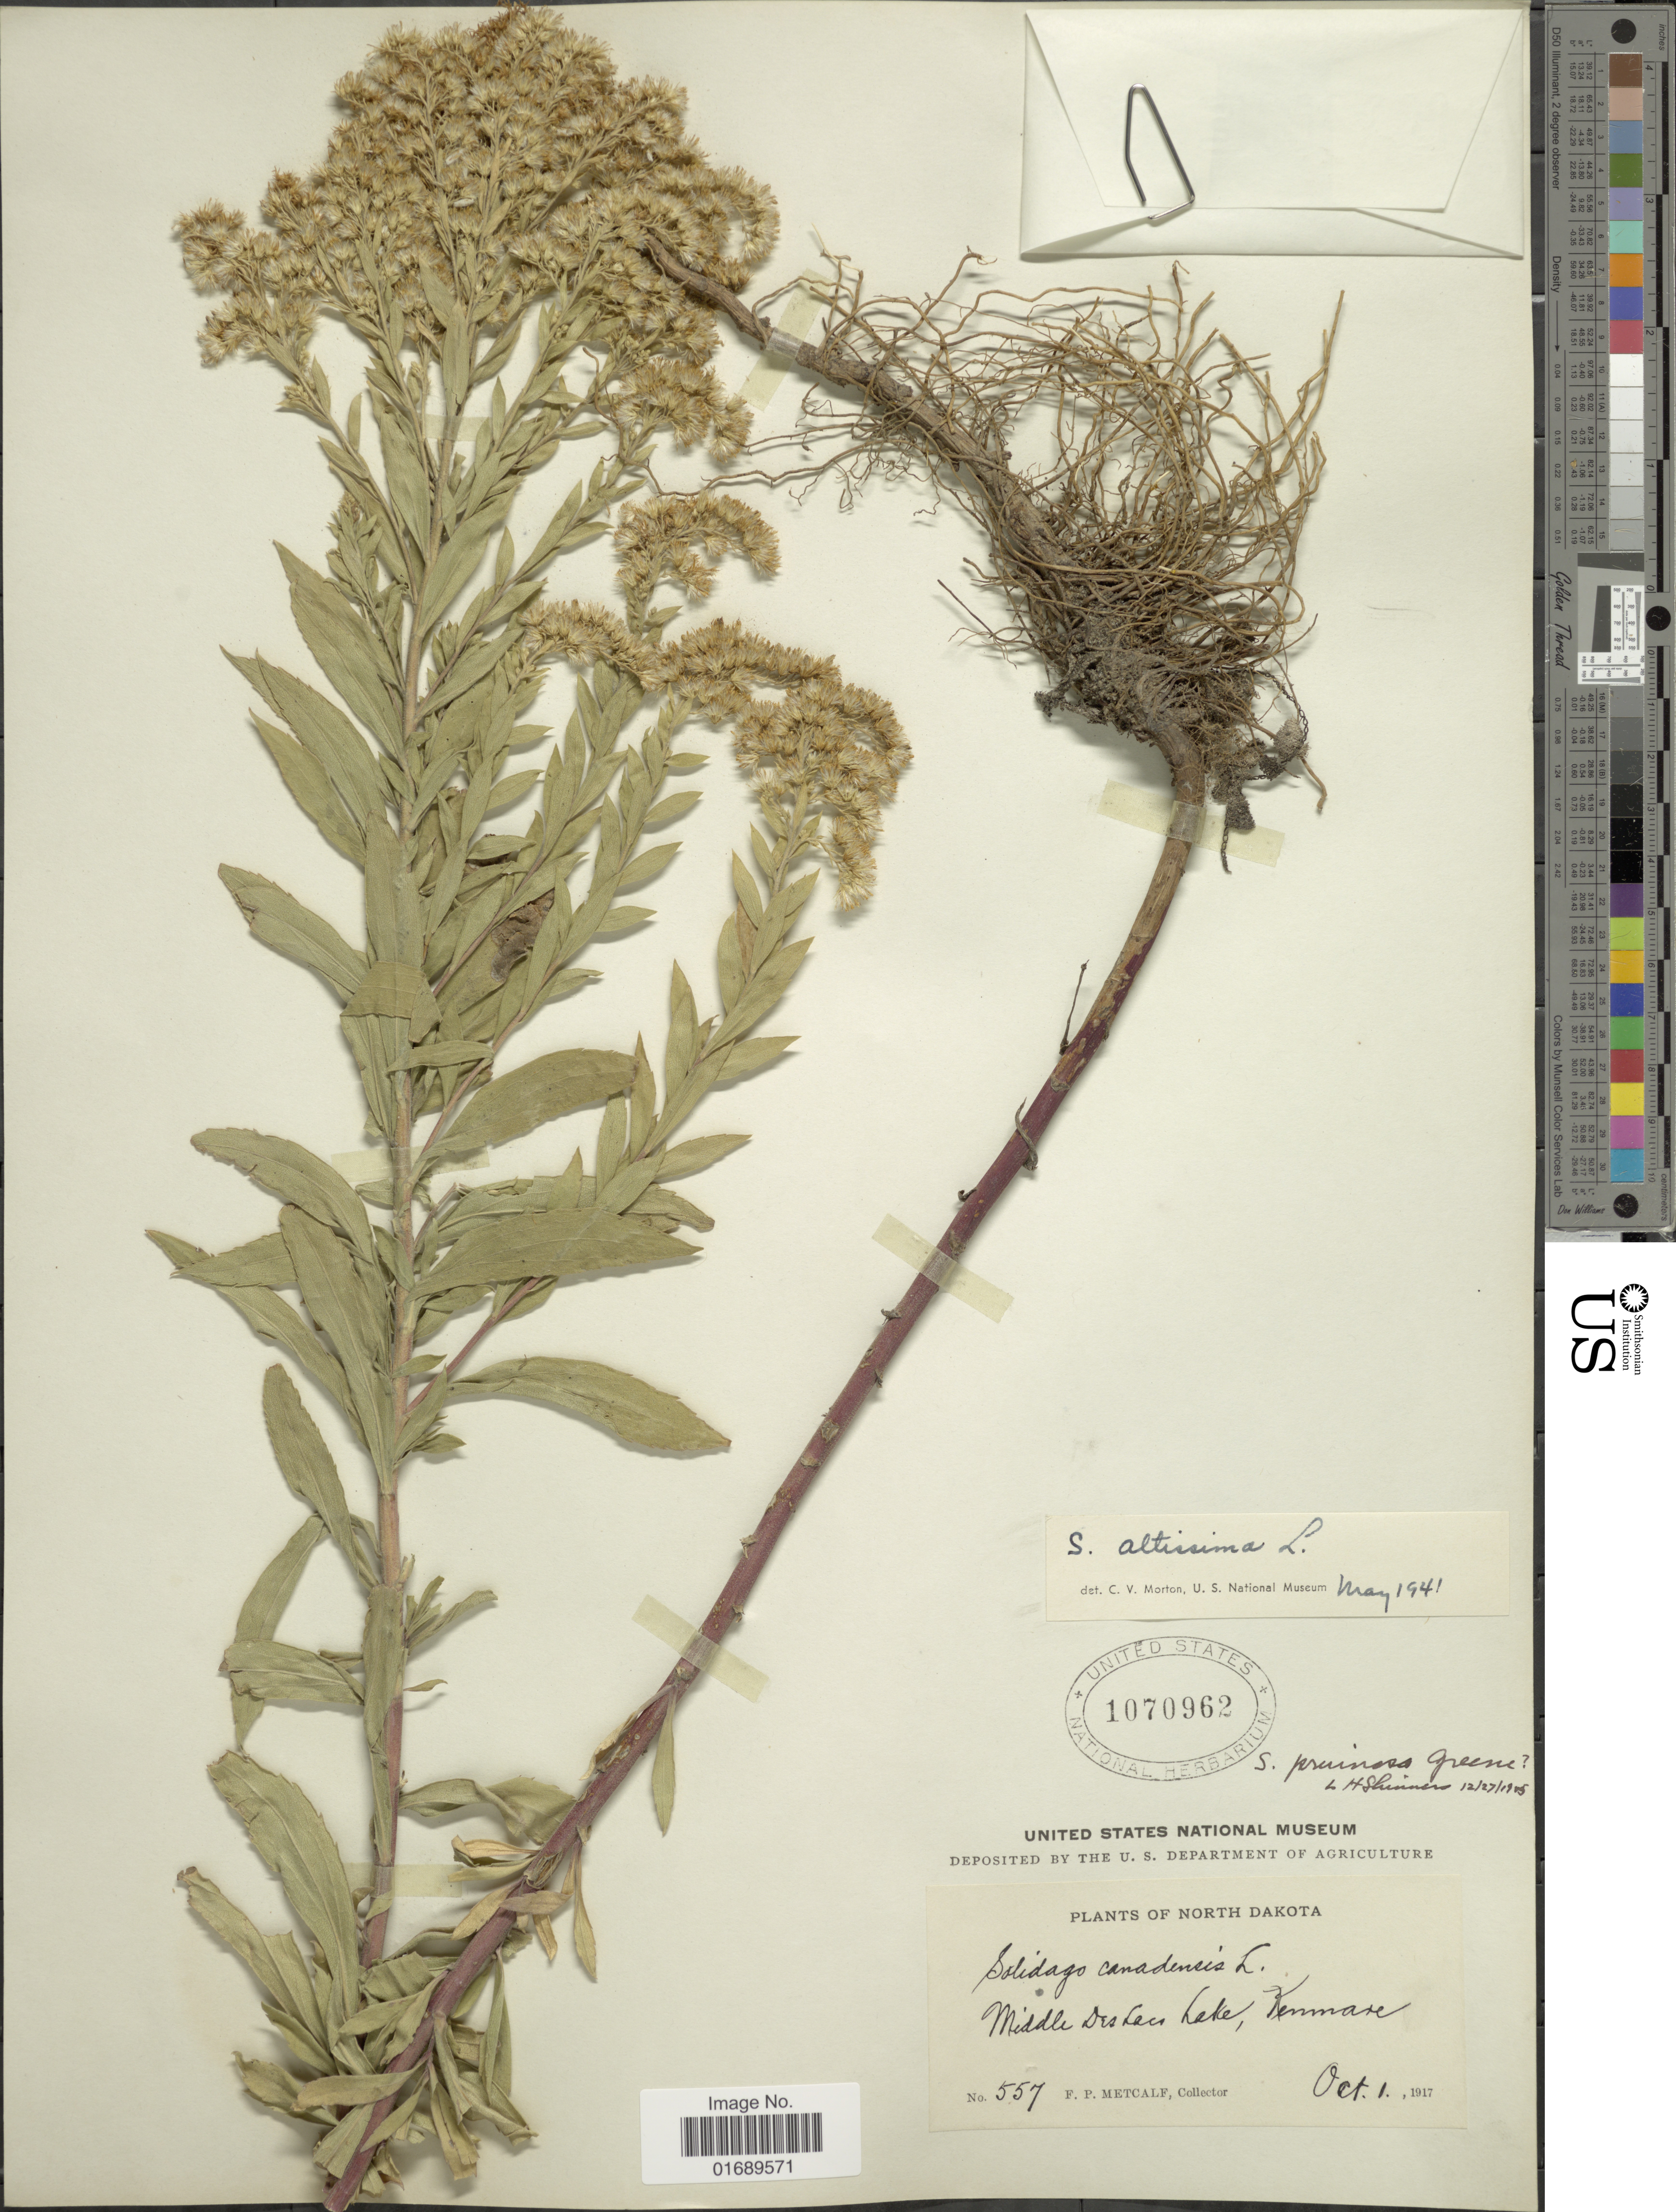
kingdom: Plantae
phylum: Tracheophyta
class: Magnoliopsida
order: Asterales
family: Asteraceae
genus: Solidago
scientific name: Solidago pruinosa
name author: Greene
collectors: F. Metcalf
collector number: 557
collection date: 1917-10-01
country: United States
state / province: North Dakota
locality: Middle Des Lacs Lake, Kenmare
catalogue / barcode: US 1070962